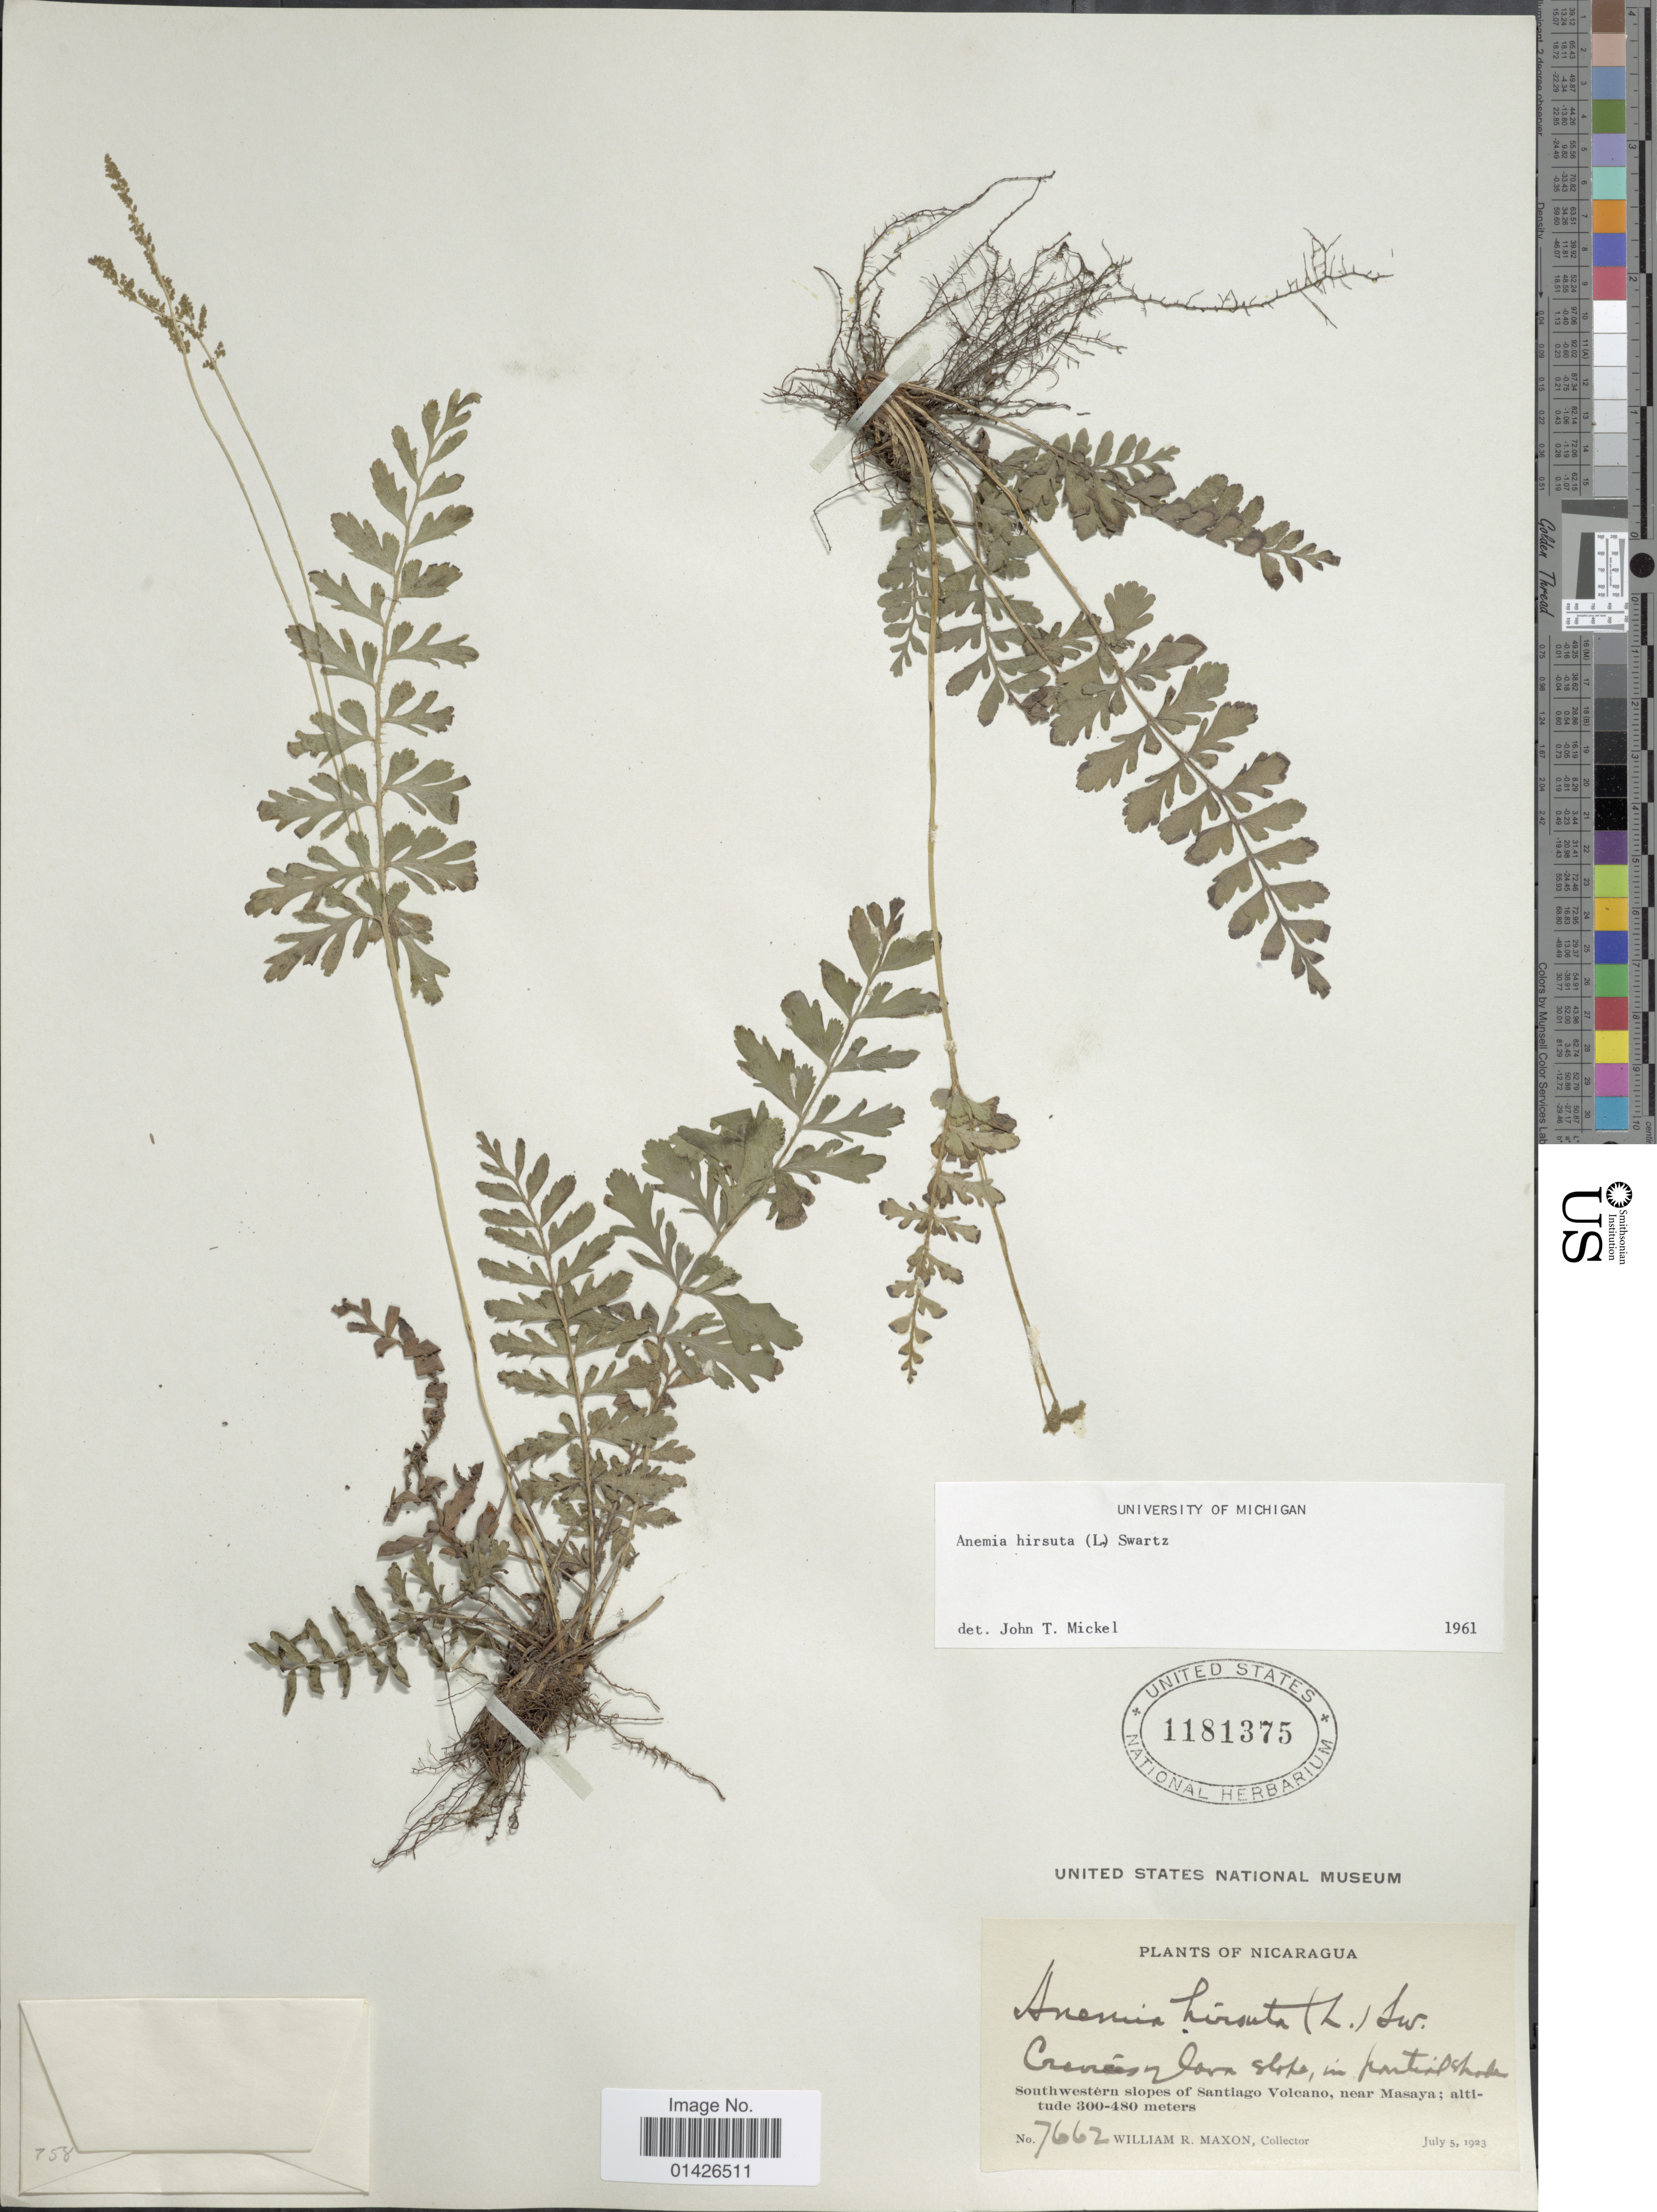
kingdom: Plantae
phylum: Tracheophyta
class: Polypodiopsida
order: Schizaeales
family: Anemiaceae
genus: Anemia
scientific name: Anemia hirsuta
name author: (L.) Sw.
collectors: W. R. Maxon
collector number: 7662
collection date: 1923-07-05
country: Nicaragua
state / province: Masaya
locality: Southwestern slopes of Santiago Volcano, near Masaya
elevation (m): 300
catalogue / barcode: US 1181375